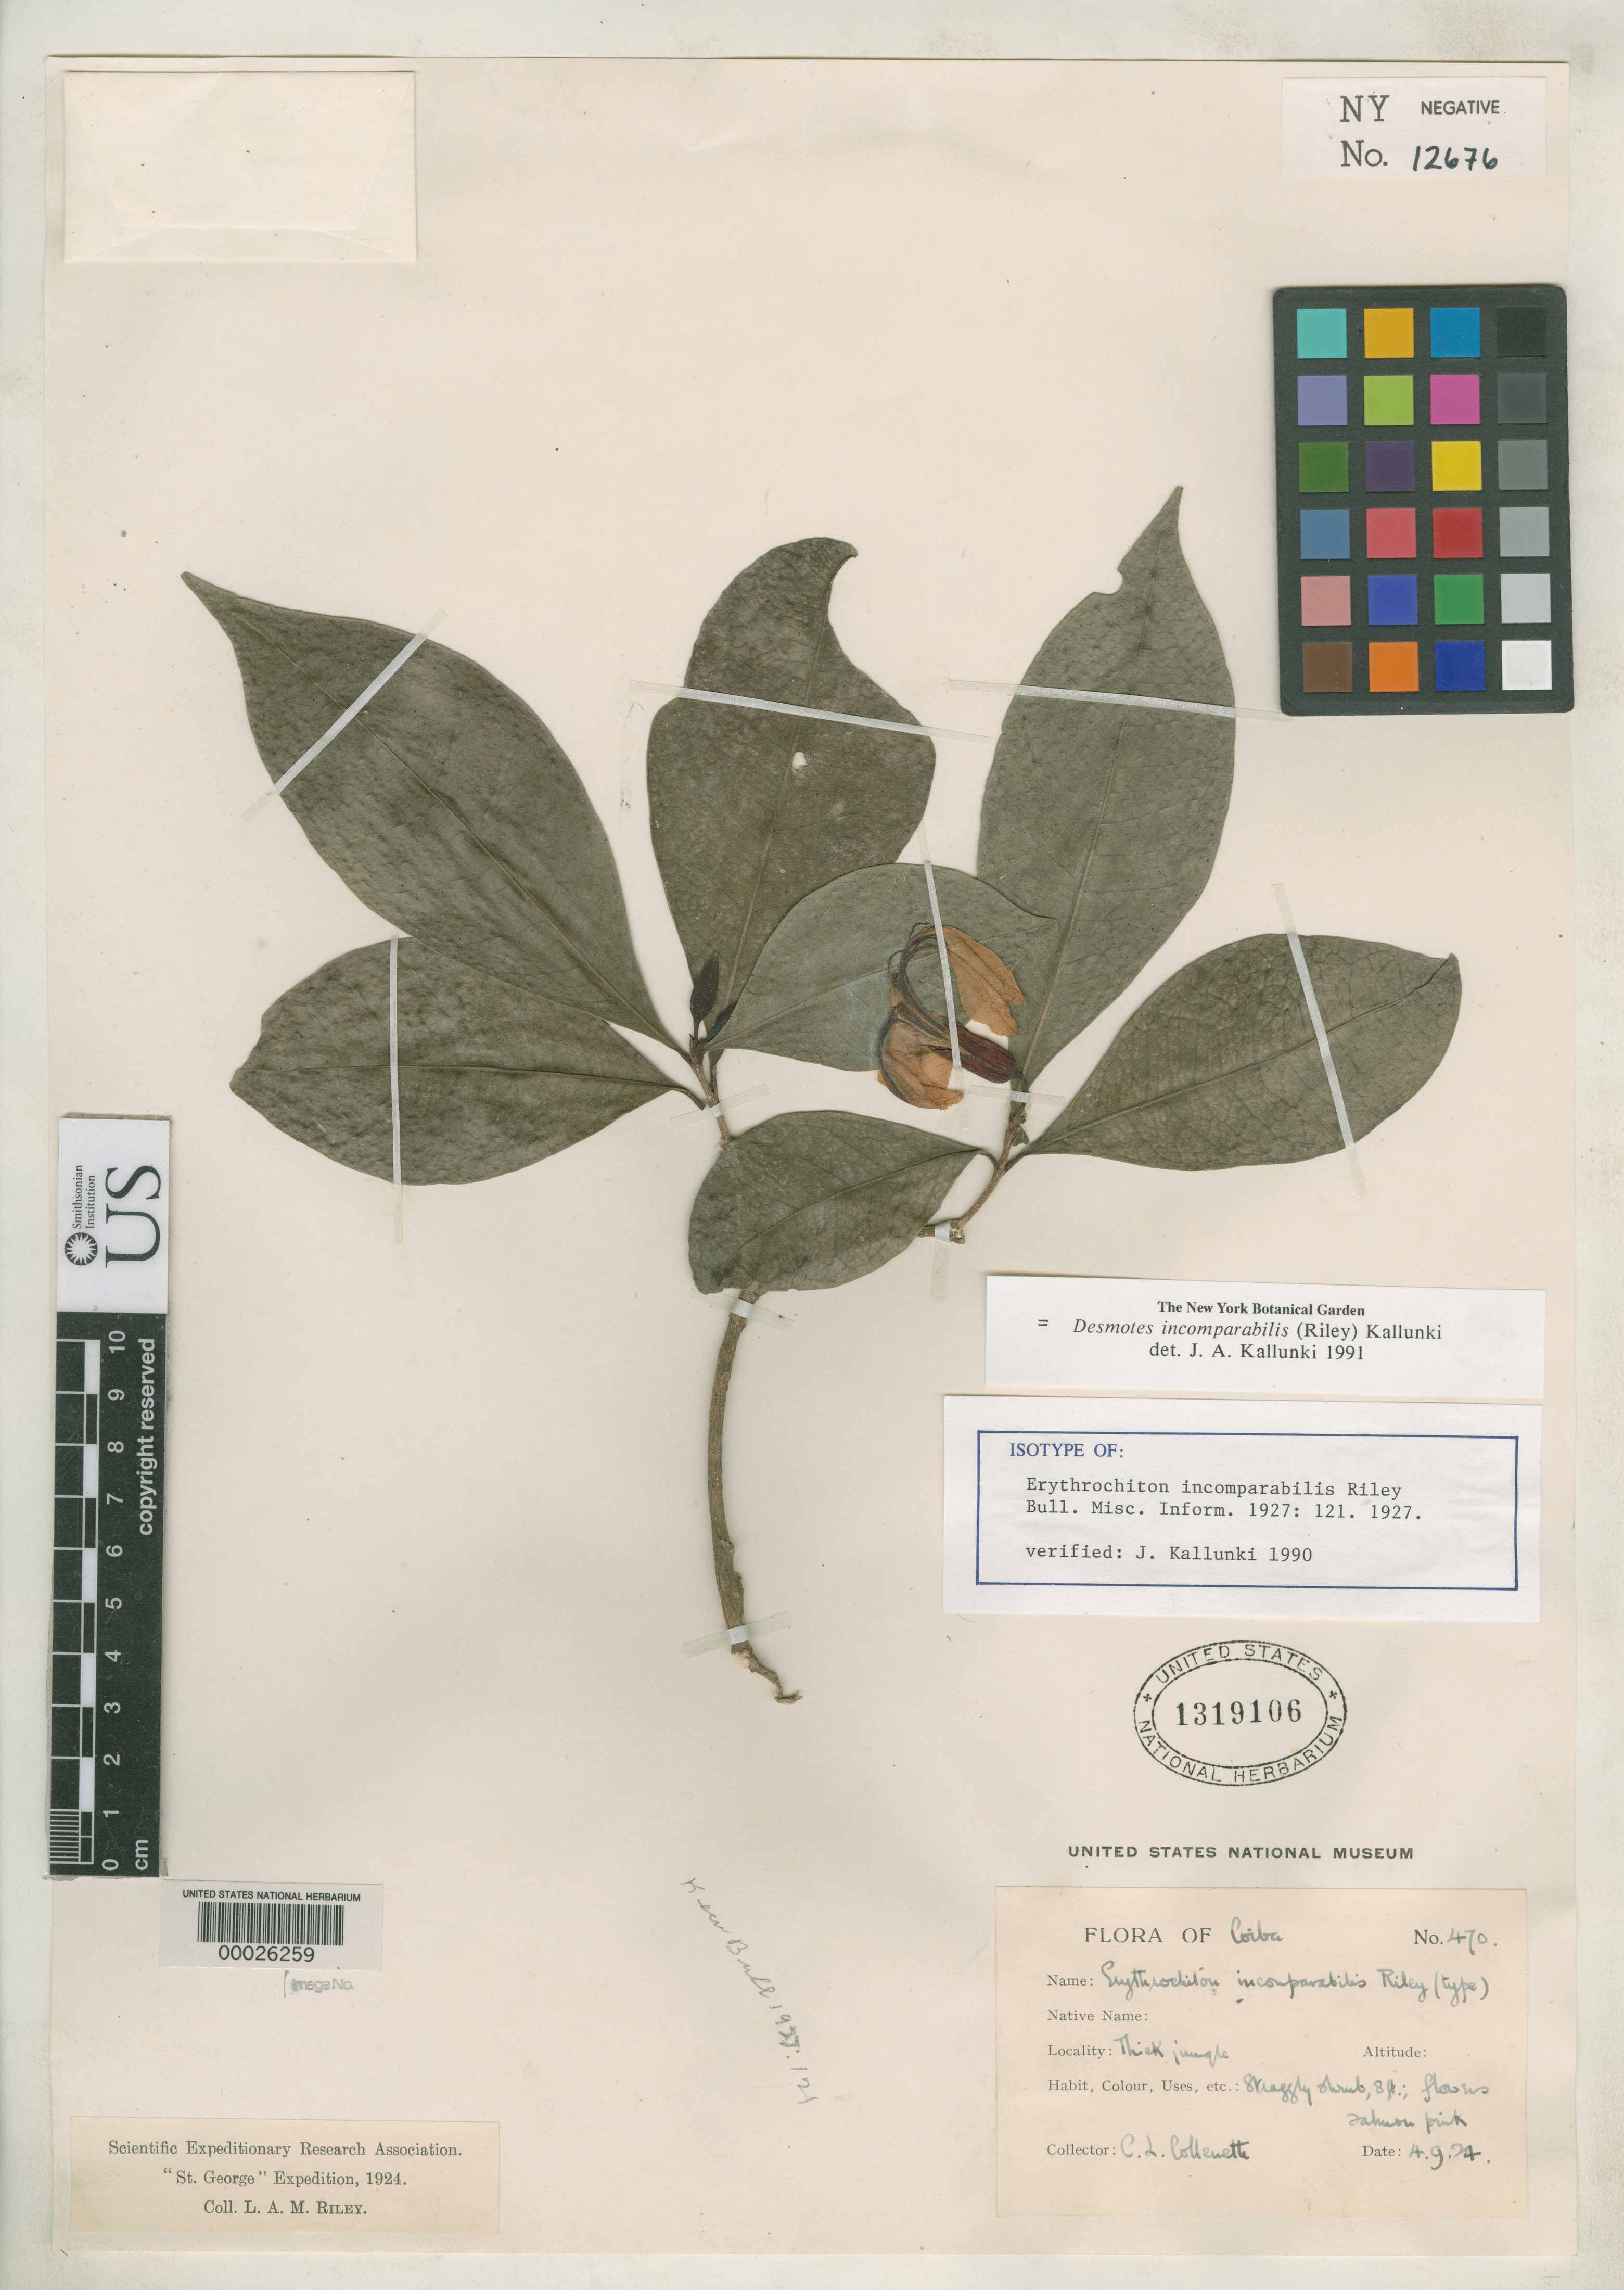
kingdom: Plantae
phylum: Tracheophyta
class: Magnoliopsida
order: Sapindales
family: Rutaceae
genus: Erythrochiton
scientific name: Erythrochiton incomparabilis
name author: L. Riley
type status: Isotype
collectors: C. Collenette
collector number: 470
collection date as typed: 04 Sep 1924 or 09 Apr 1924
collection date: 1924-04-09 or 1924-09-04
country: Panama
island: Coiba Island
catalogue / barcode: US 1319106